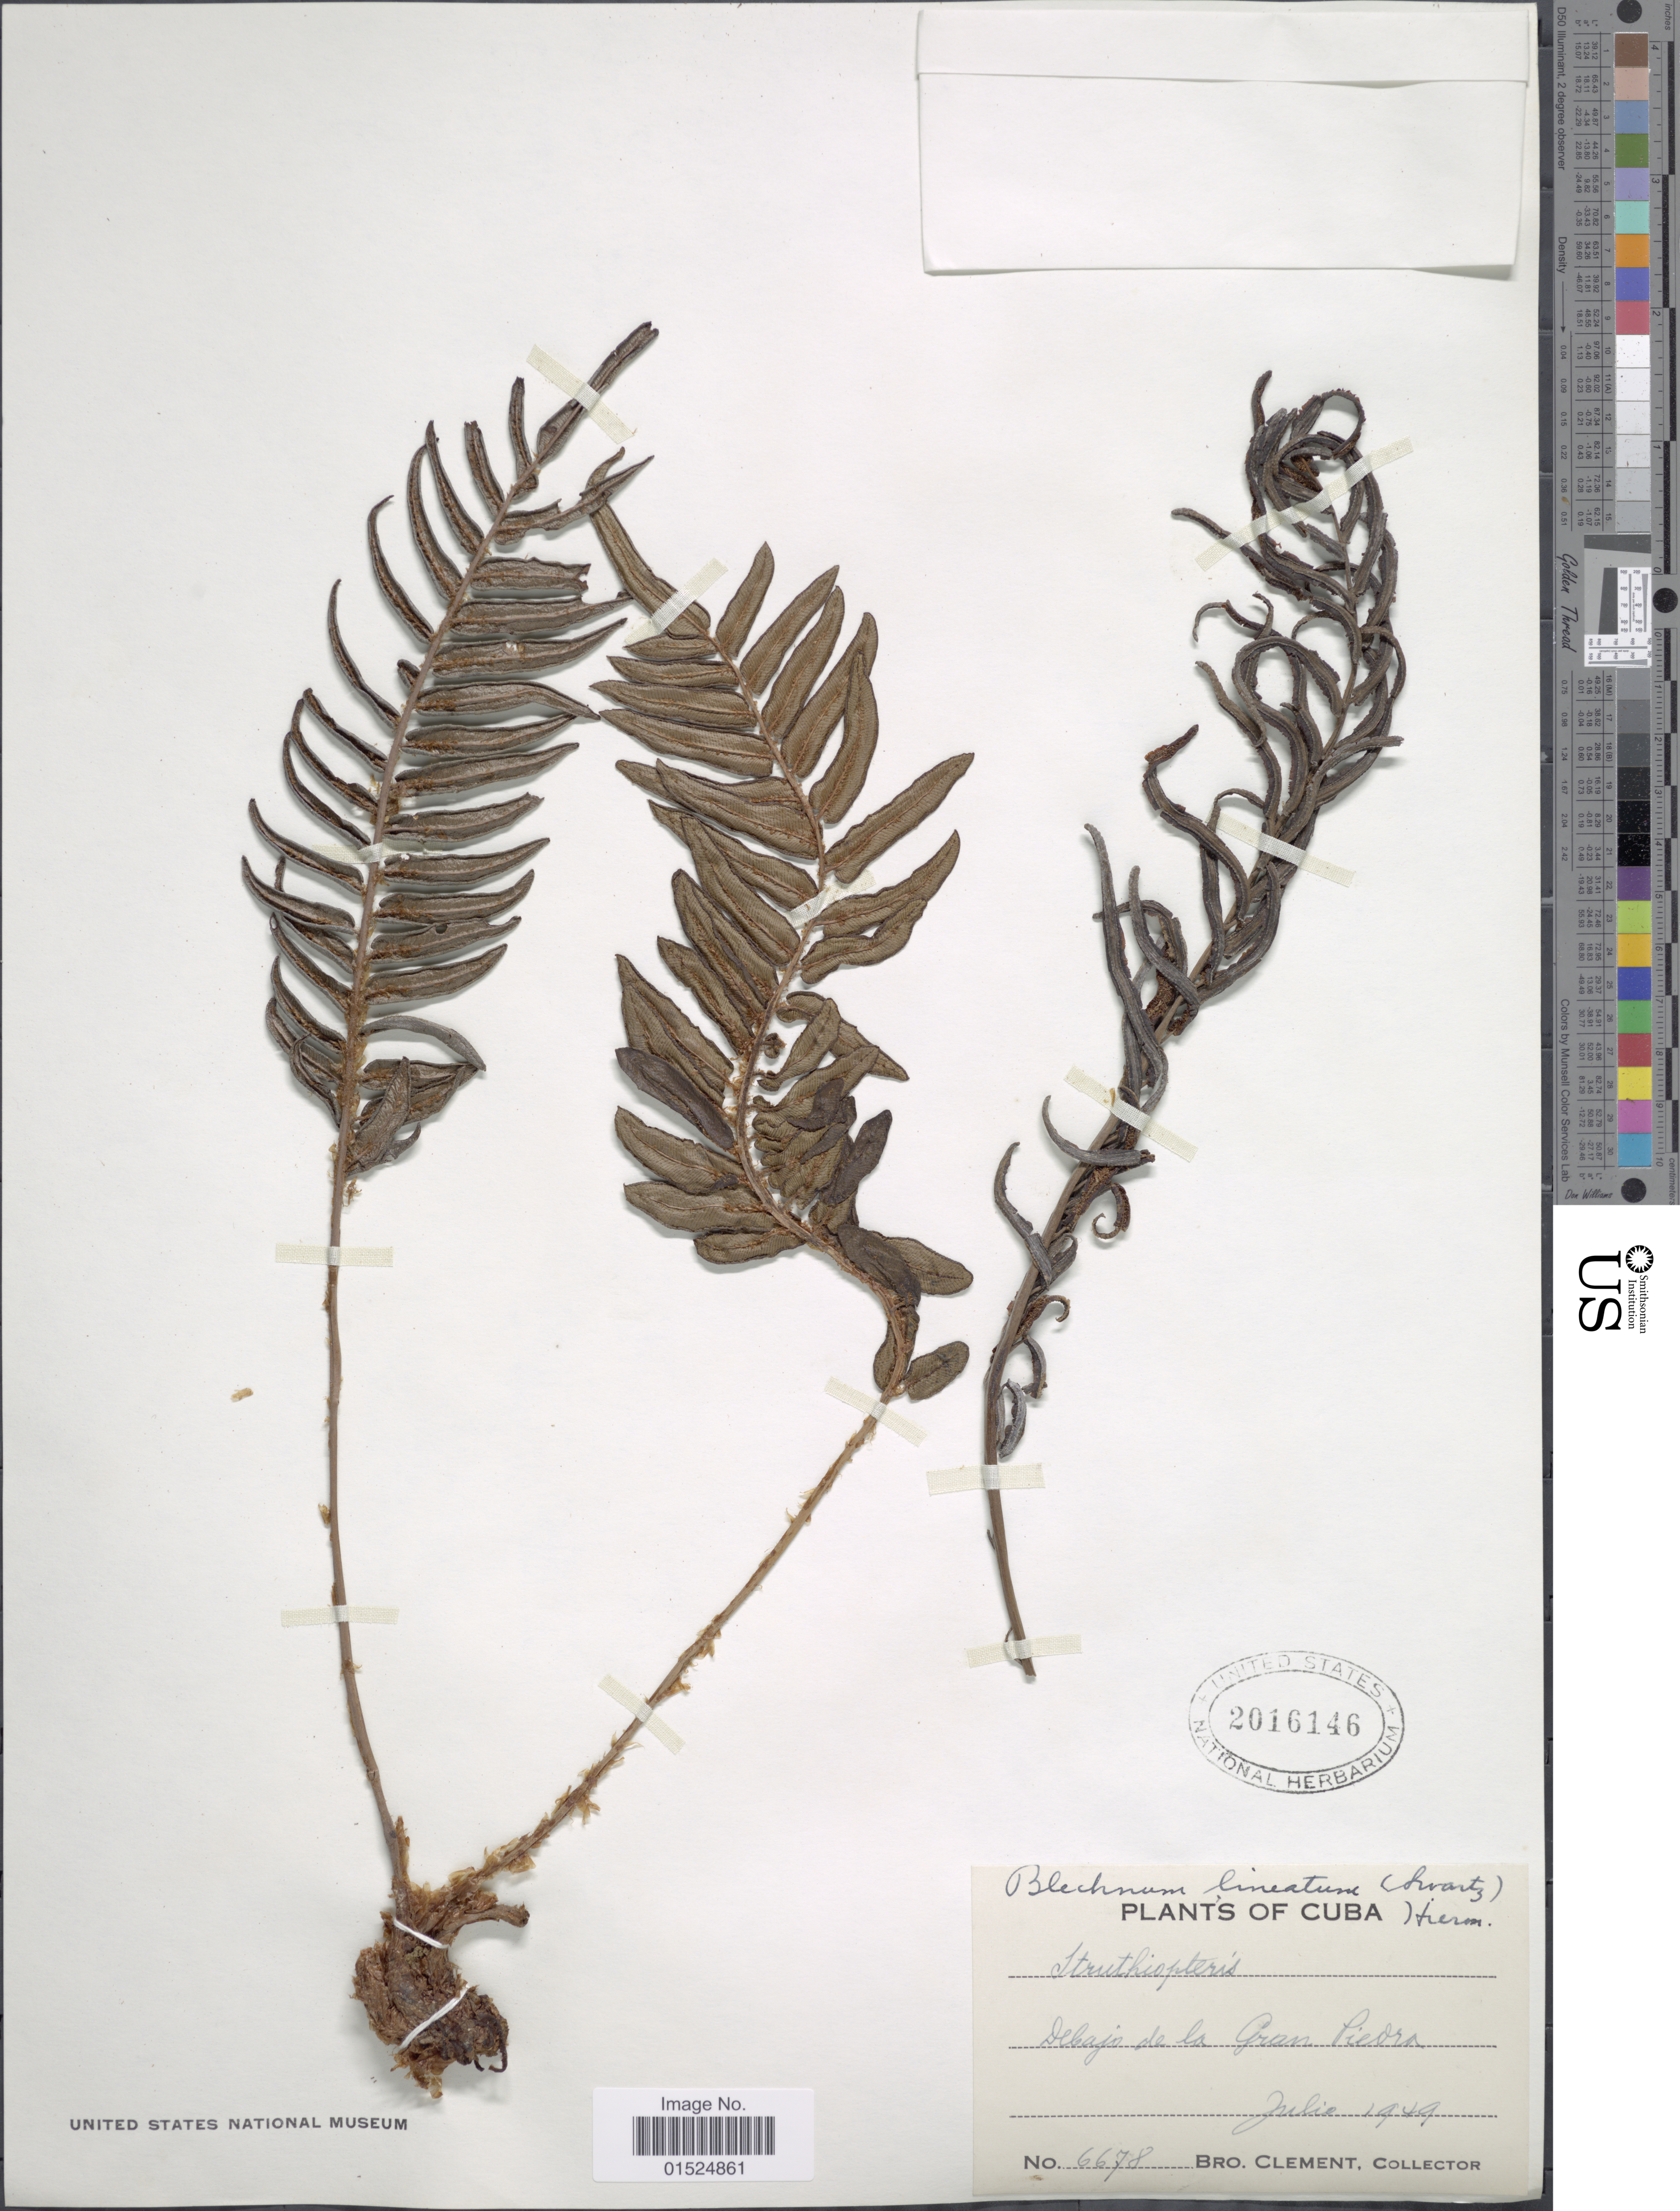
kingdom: Plantae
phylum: Tracheophyta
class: Polypodiopsida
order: Polypodiales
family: Blechnaceae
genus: Blechnum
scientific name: Blechnum lineatum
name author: (Sw.) C. Chr.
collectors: B. Clement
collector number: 6678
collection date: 1949-07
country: Cuba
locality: Debajo de la Gran Piedra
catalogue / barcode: US 2016146